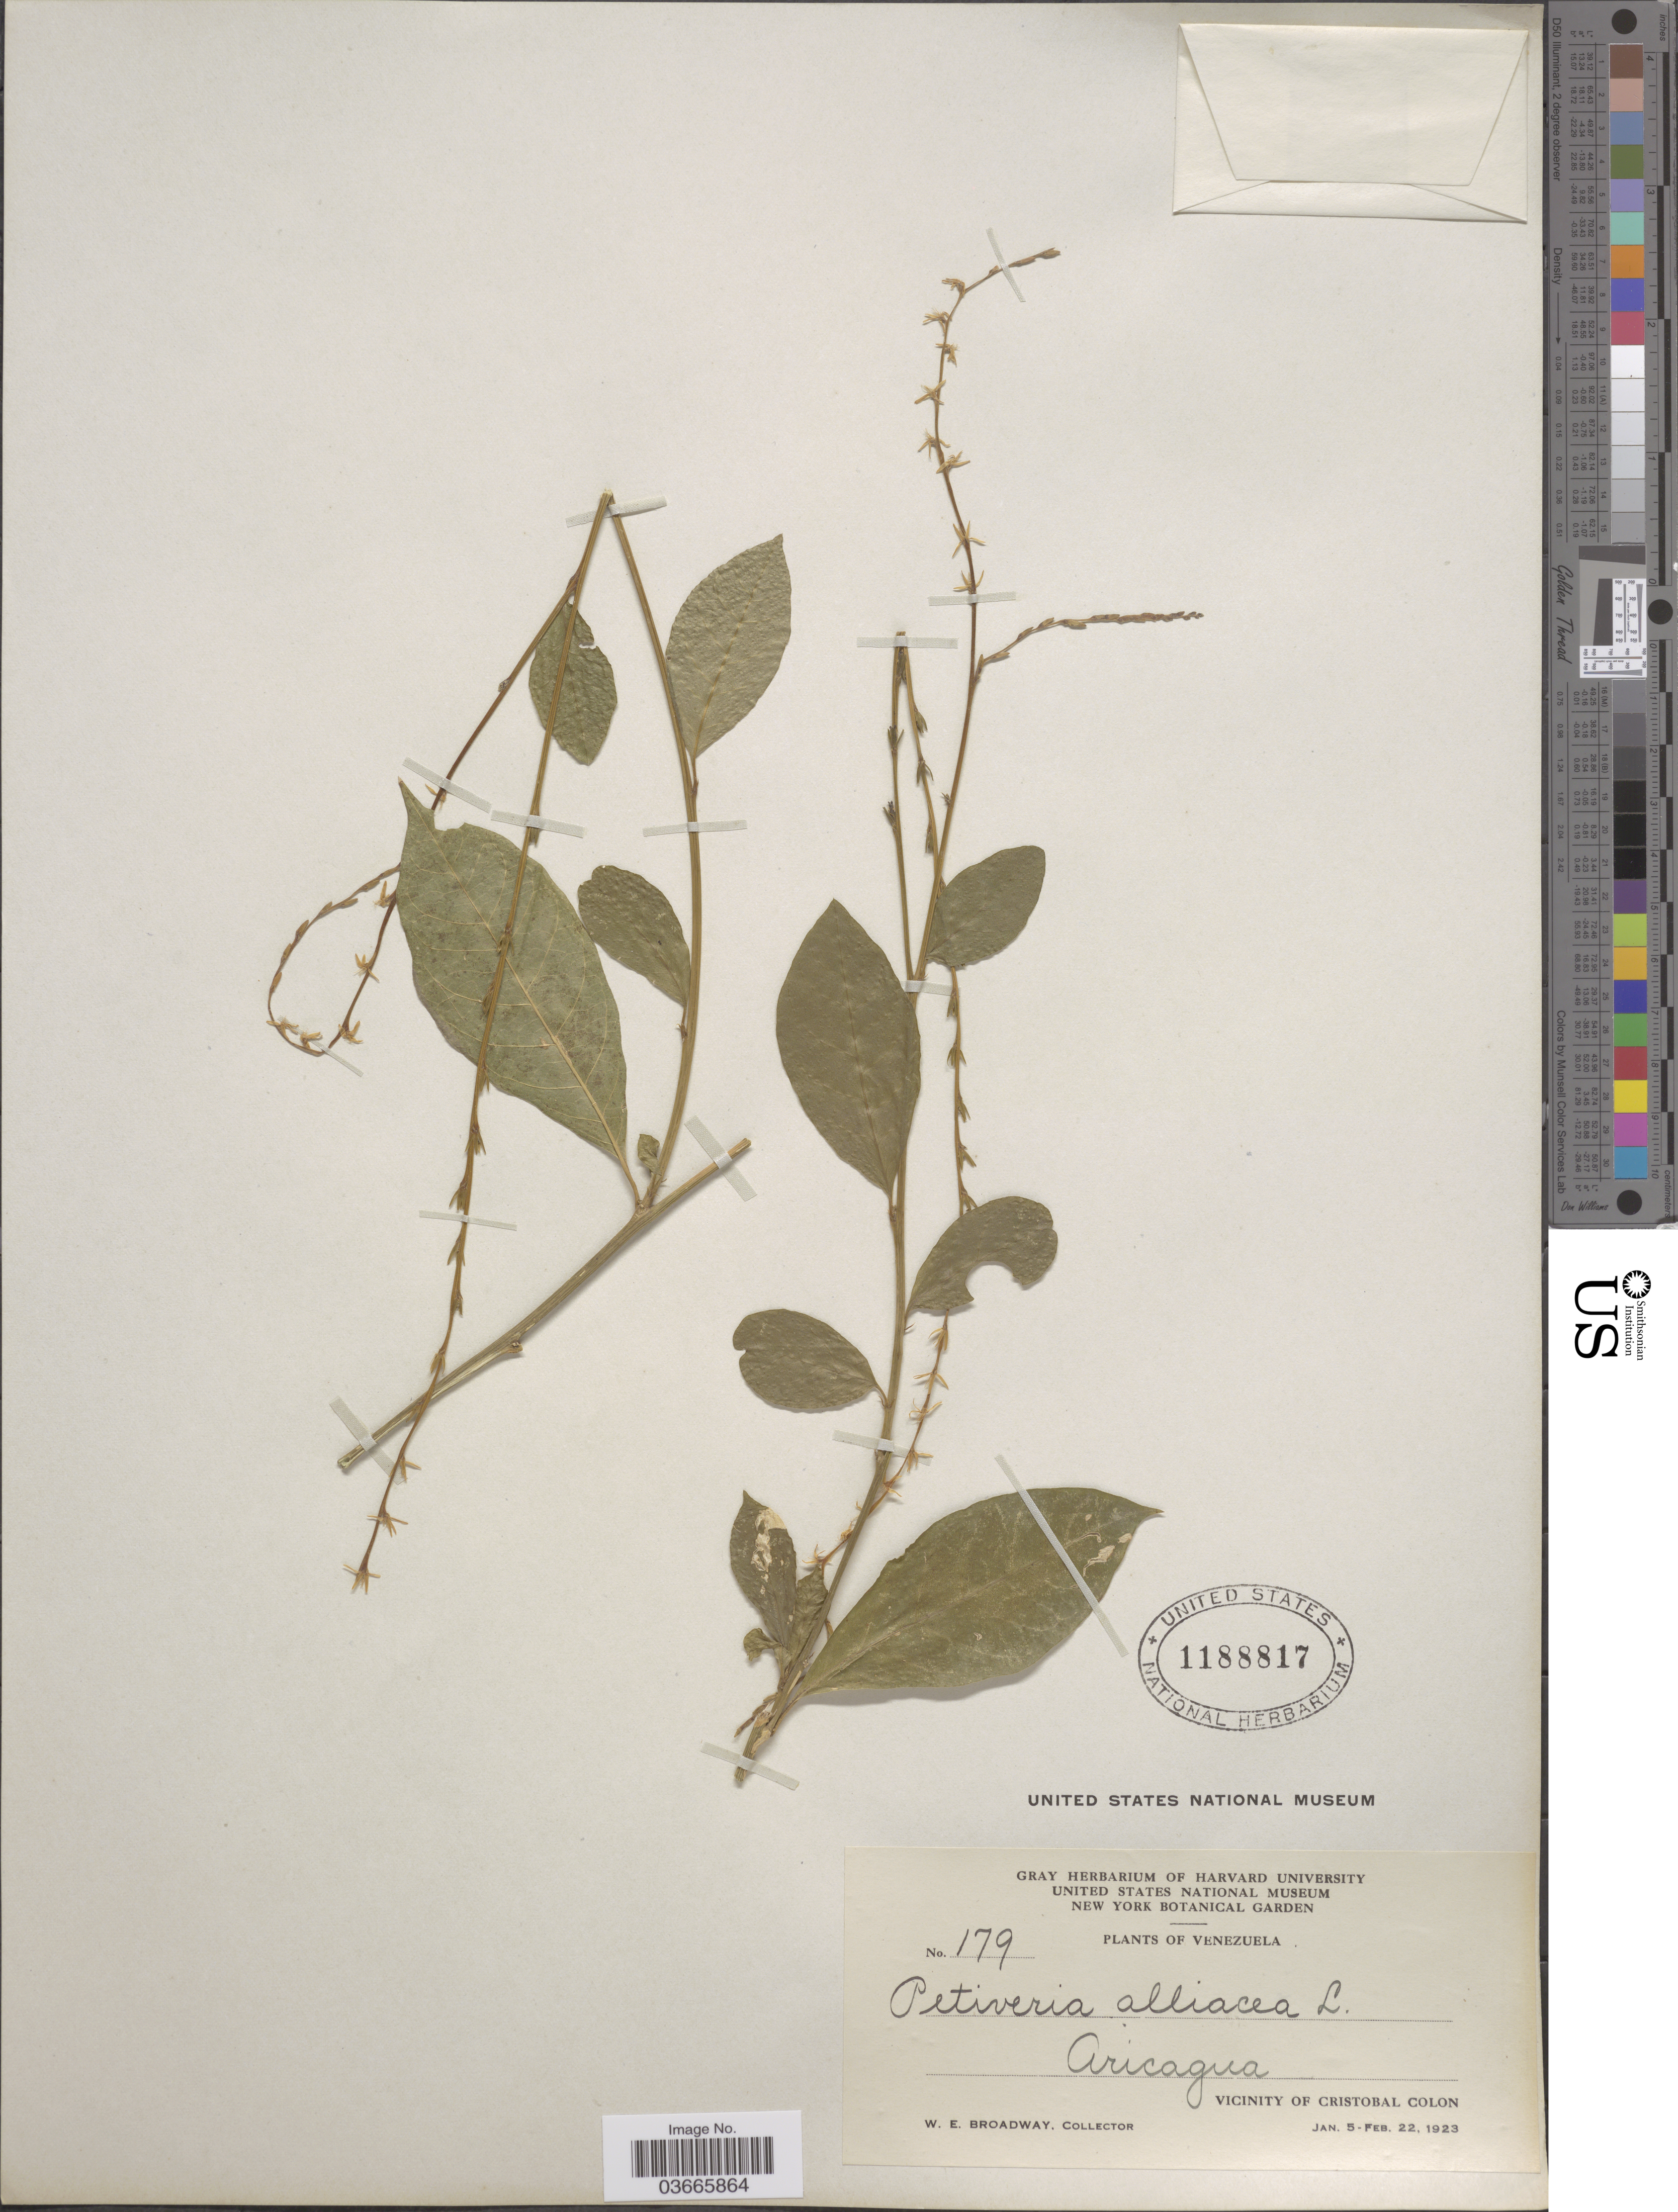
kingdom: Plantae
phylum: Tracheophyta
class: Magnoliopsida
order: Caryophyllales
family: Phytolaccaceae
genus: Petiveria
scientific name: Petiveria alliacea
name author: L.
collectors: W. E. Broadway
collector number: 179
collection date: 1923-01-05/1923-02-22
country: Venezuela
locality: Aricagua. Vicinity of Cristobal Colon.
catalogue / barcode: US 1188817